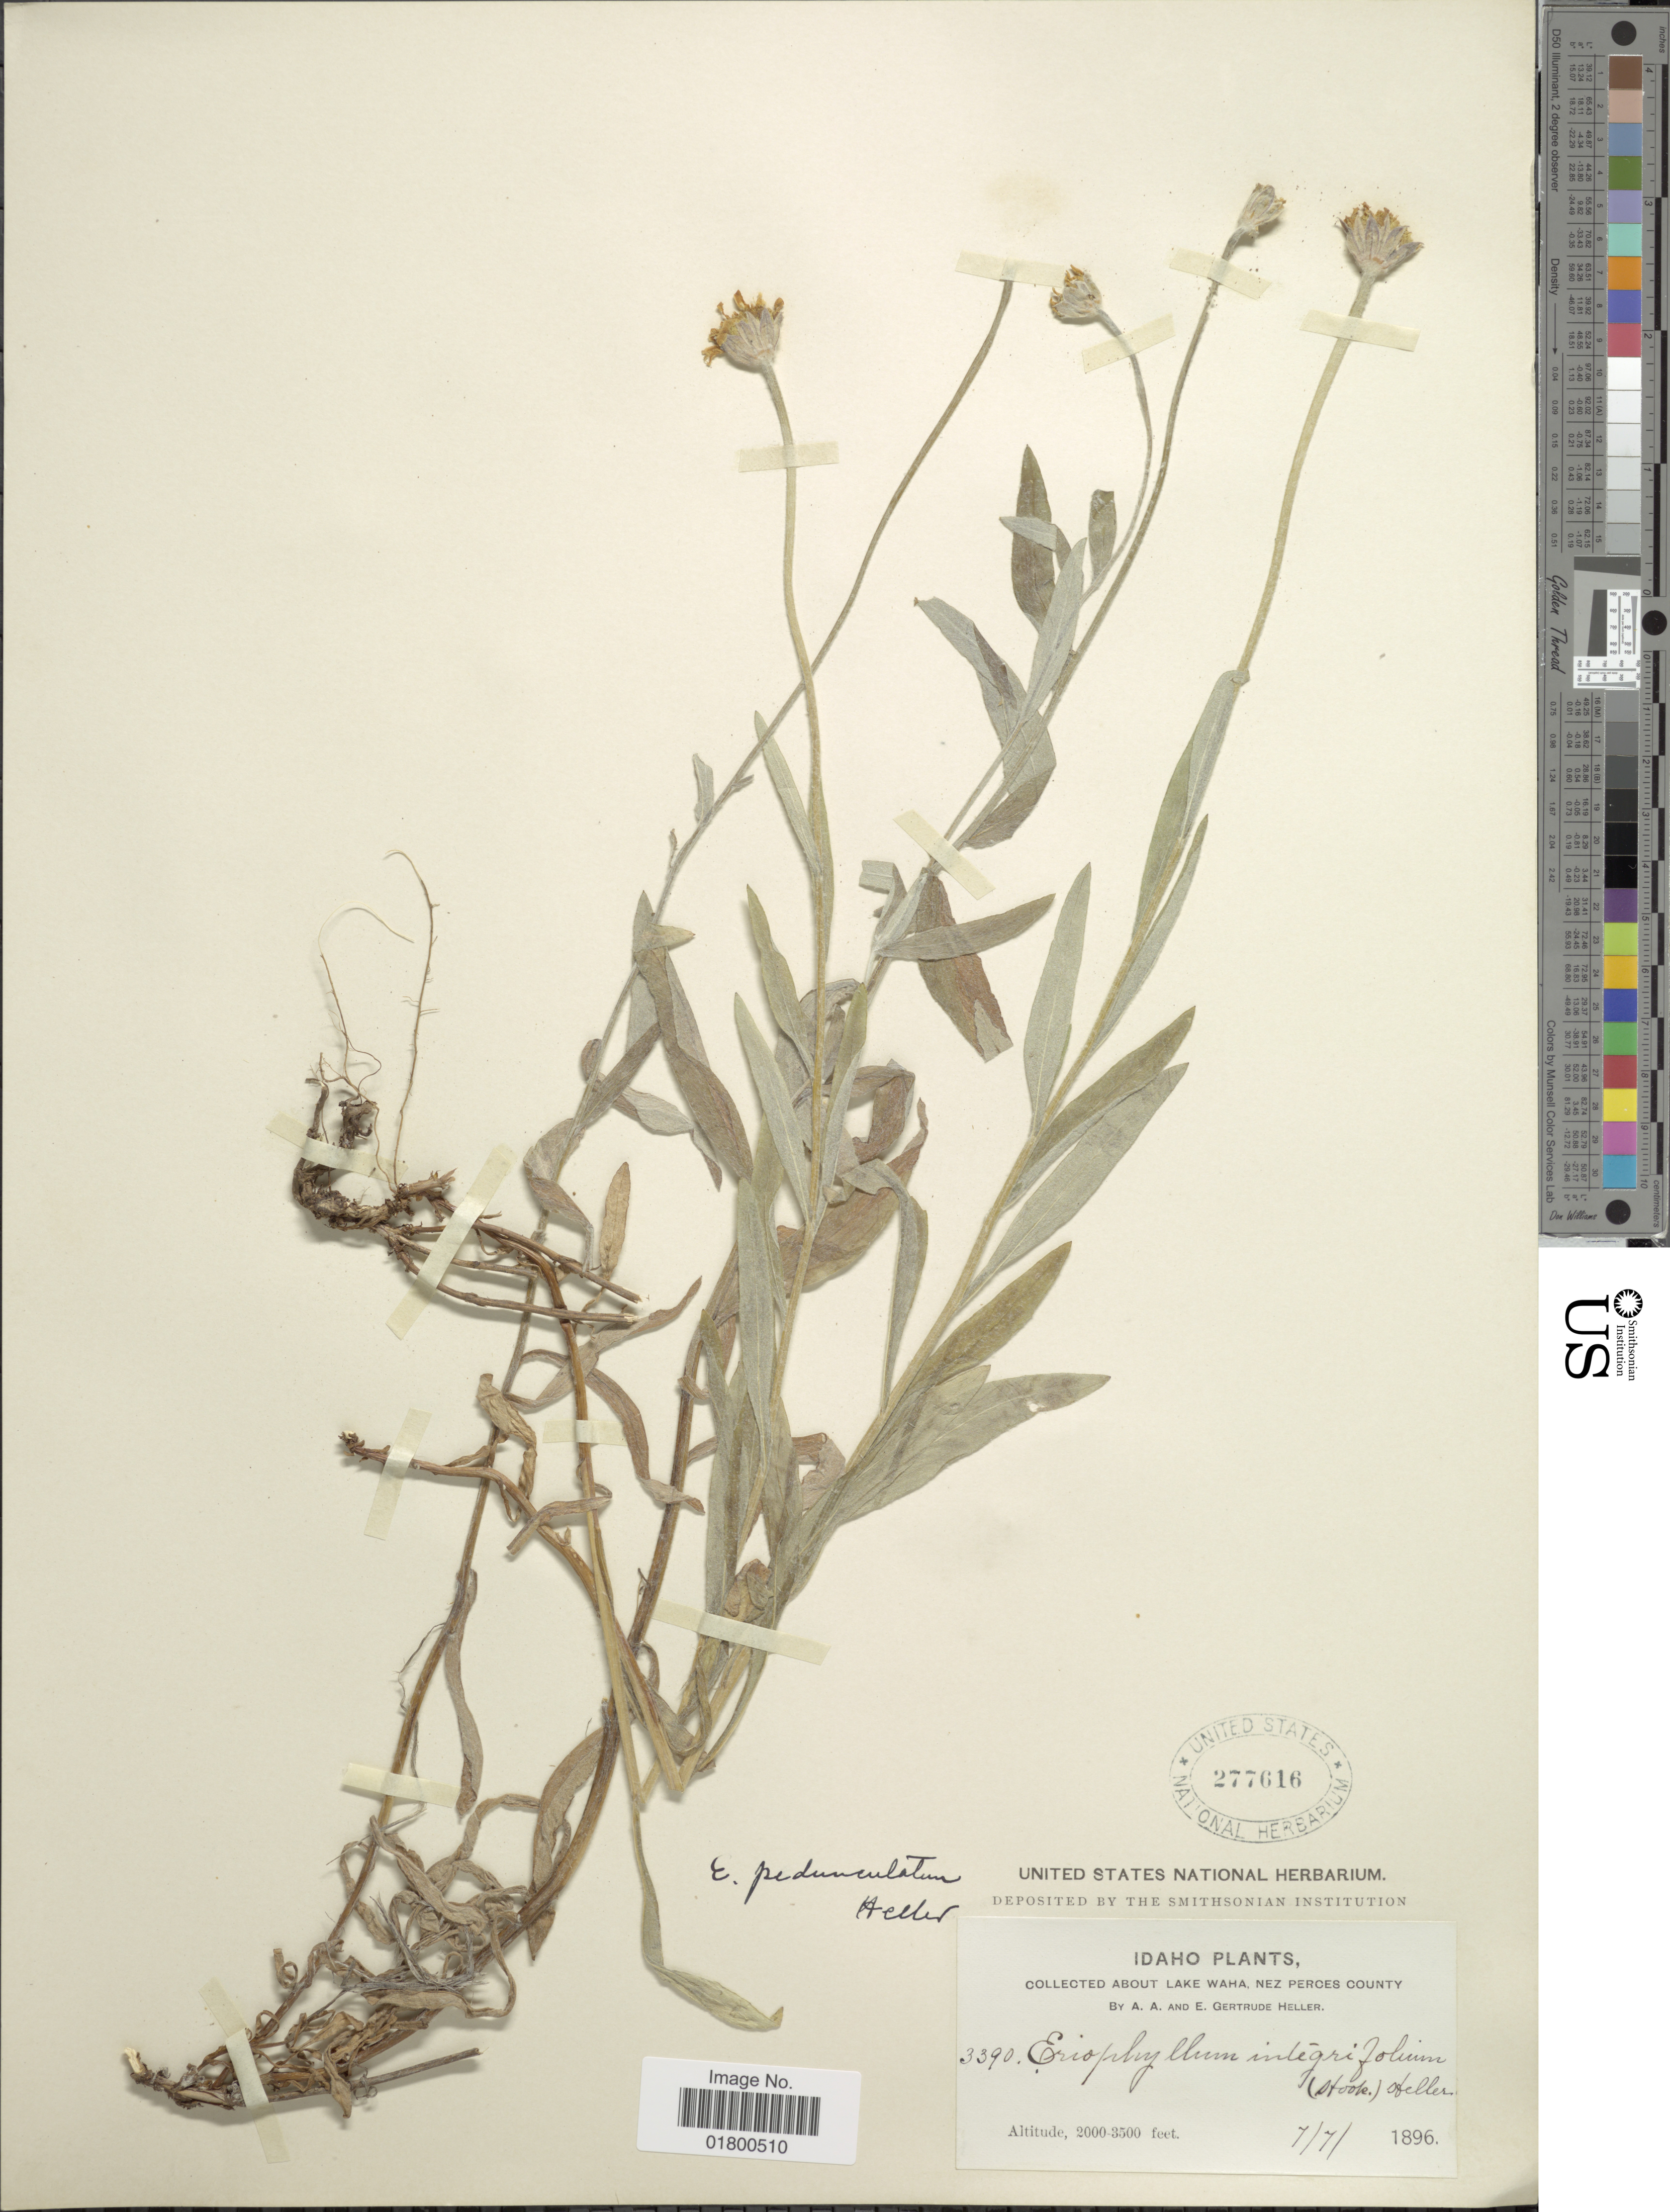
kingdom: Plantae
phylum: Tracheophyta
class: Magnoliopsida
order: Asterales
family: Asteraceae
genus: Eriophyllum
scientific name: Eriophyllum pedunculatum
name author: A. Heller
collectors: A. A. Heller & E. G. Heller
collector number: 3390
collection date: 1896-07-07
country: United States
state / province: Idaho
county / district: Nez Perce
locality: About Lake Waha, Nez Perces County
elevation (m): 610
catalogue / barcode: US 277616